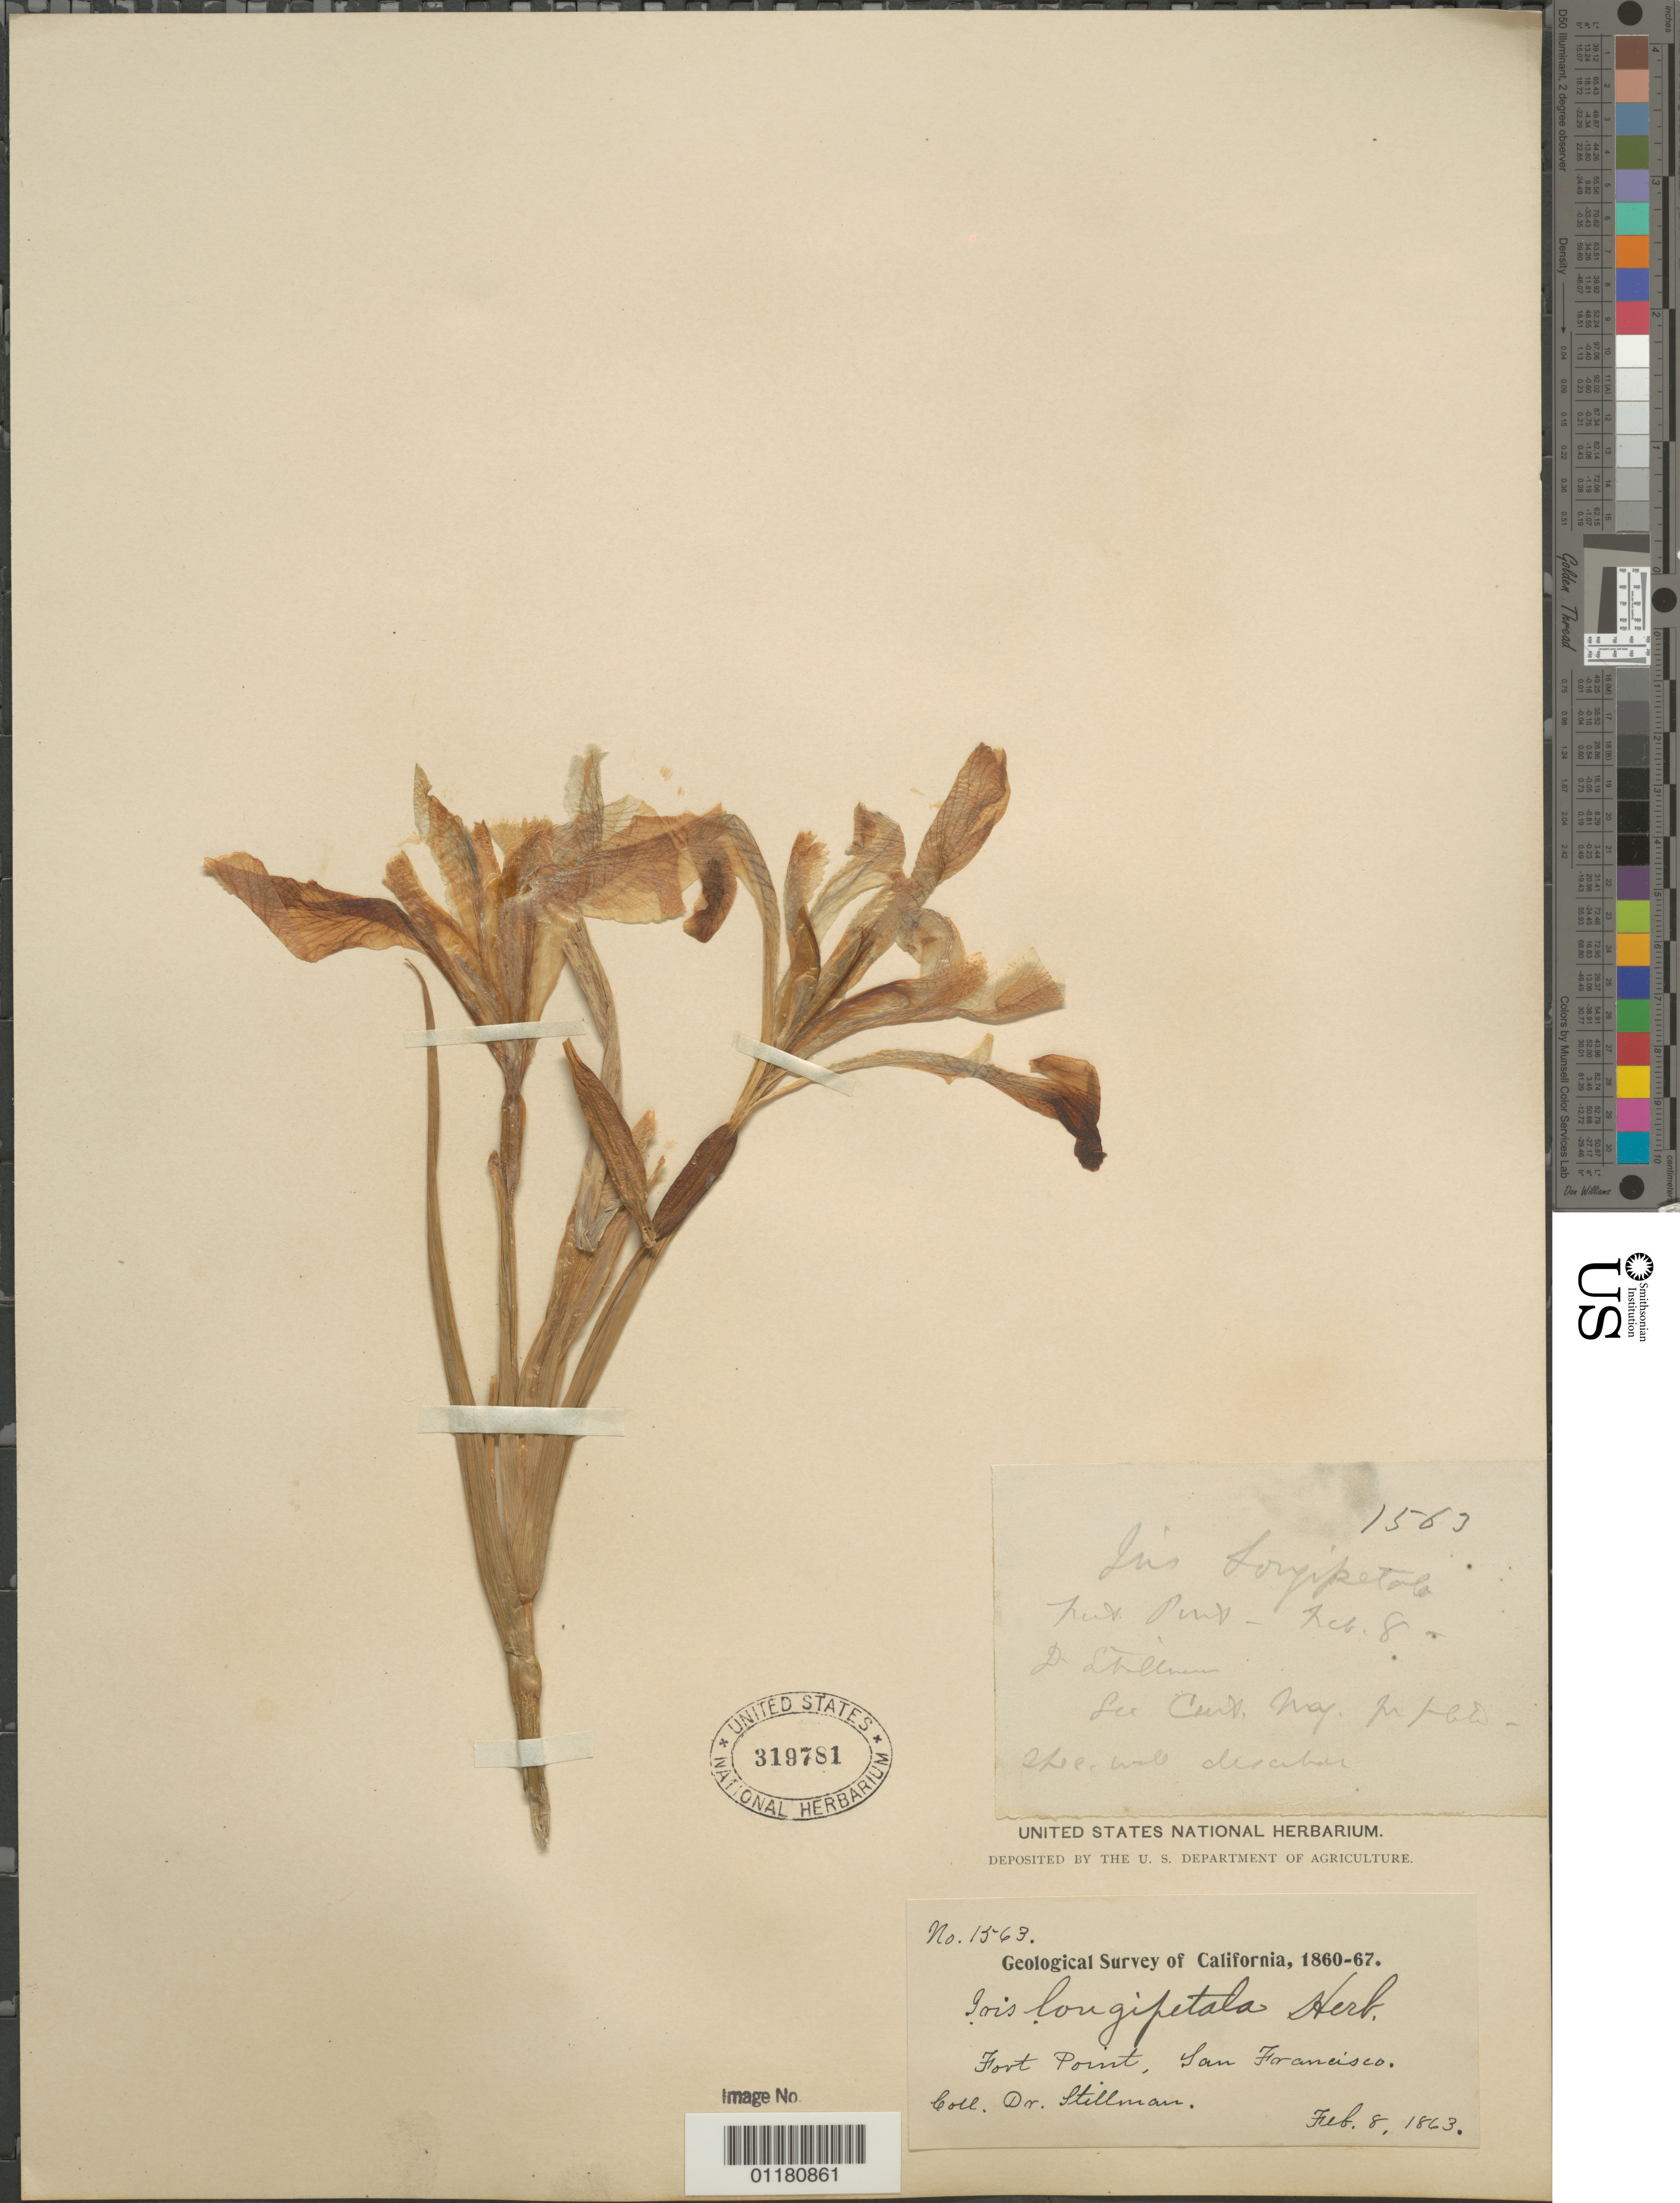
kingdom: Plantae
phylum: Tracheophyta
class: Liliopsida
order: Asparagales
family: Iridaceae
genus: Iris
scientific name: Iris longipetala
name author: Herb.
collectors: -. Stillman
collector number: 1563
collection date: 1863-02-08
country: United States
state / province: California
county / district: San Francisco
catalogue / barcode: US 319781